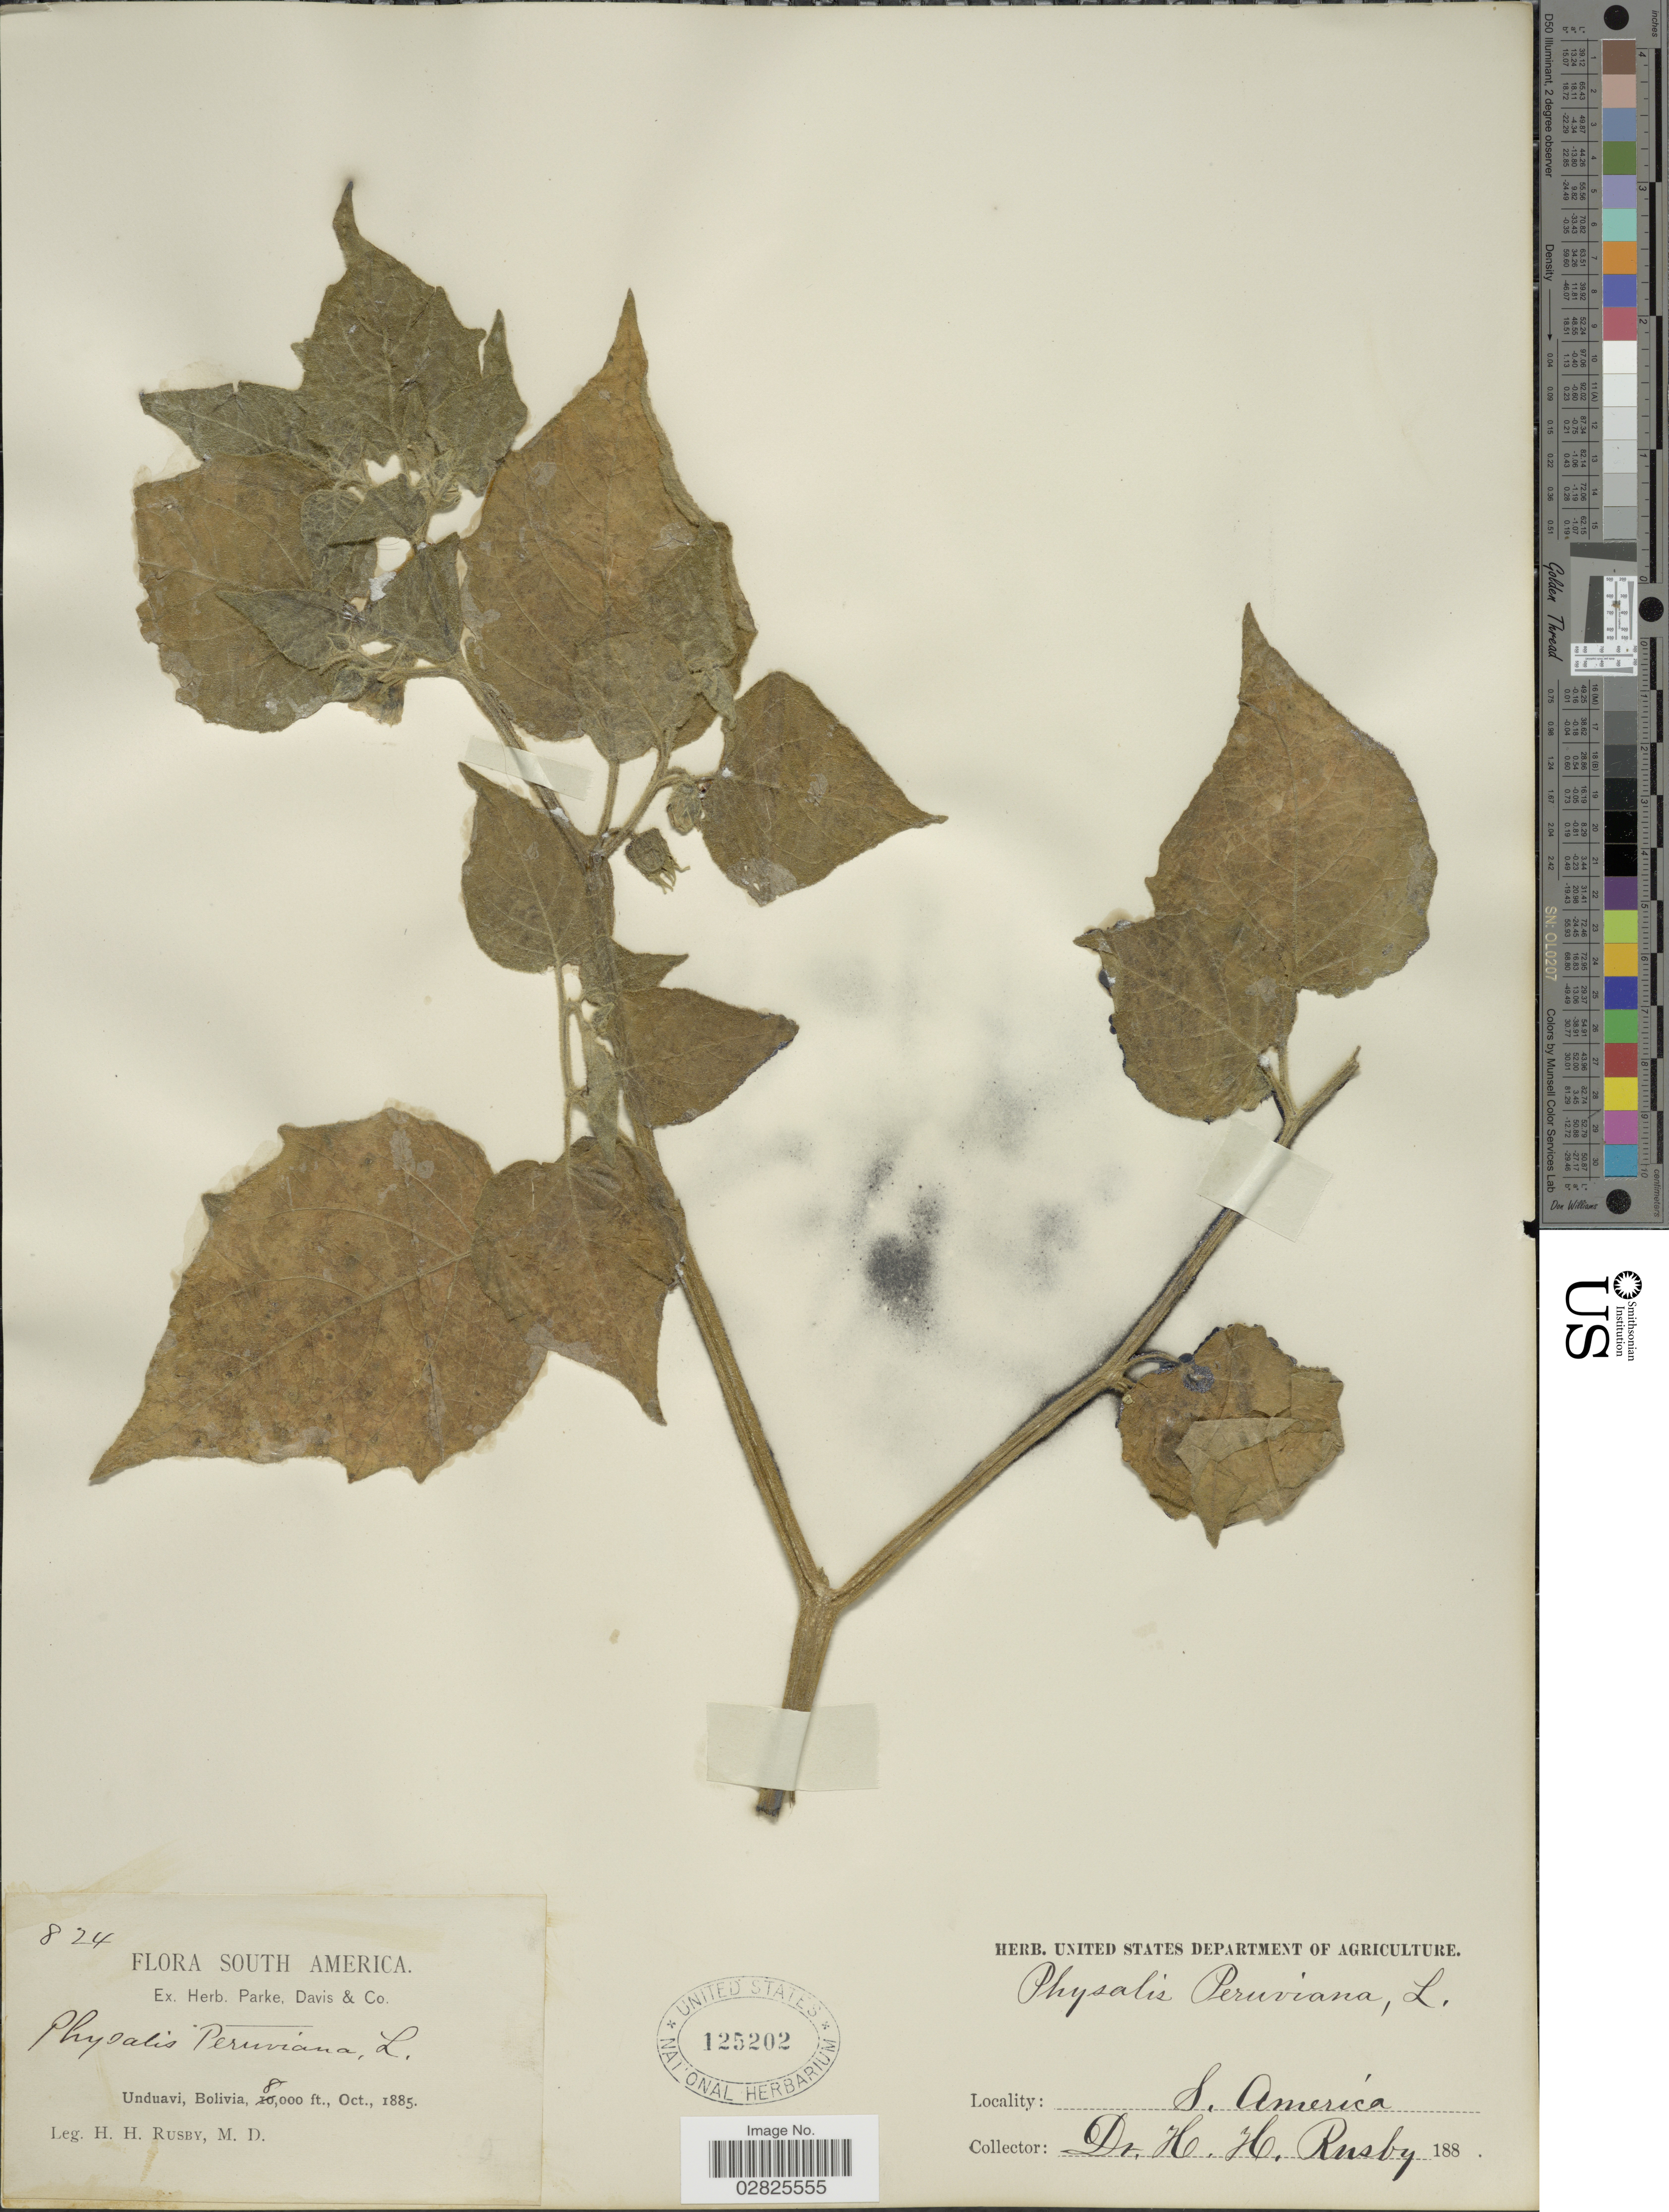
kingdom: Plantae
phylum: Tracheophyta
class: Magnoliopsida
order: Solanales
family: Solanaceae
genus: Physalis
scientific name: Physalis peruviana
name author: L.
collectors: H. H. Rusby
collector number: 824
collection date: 1885-10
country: Bolivia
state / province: La Paz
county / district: Nor Yungas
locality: Unduavi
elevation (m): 2438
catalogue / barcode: US 125202